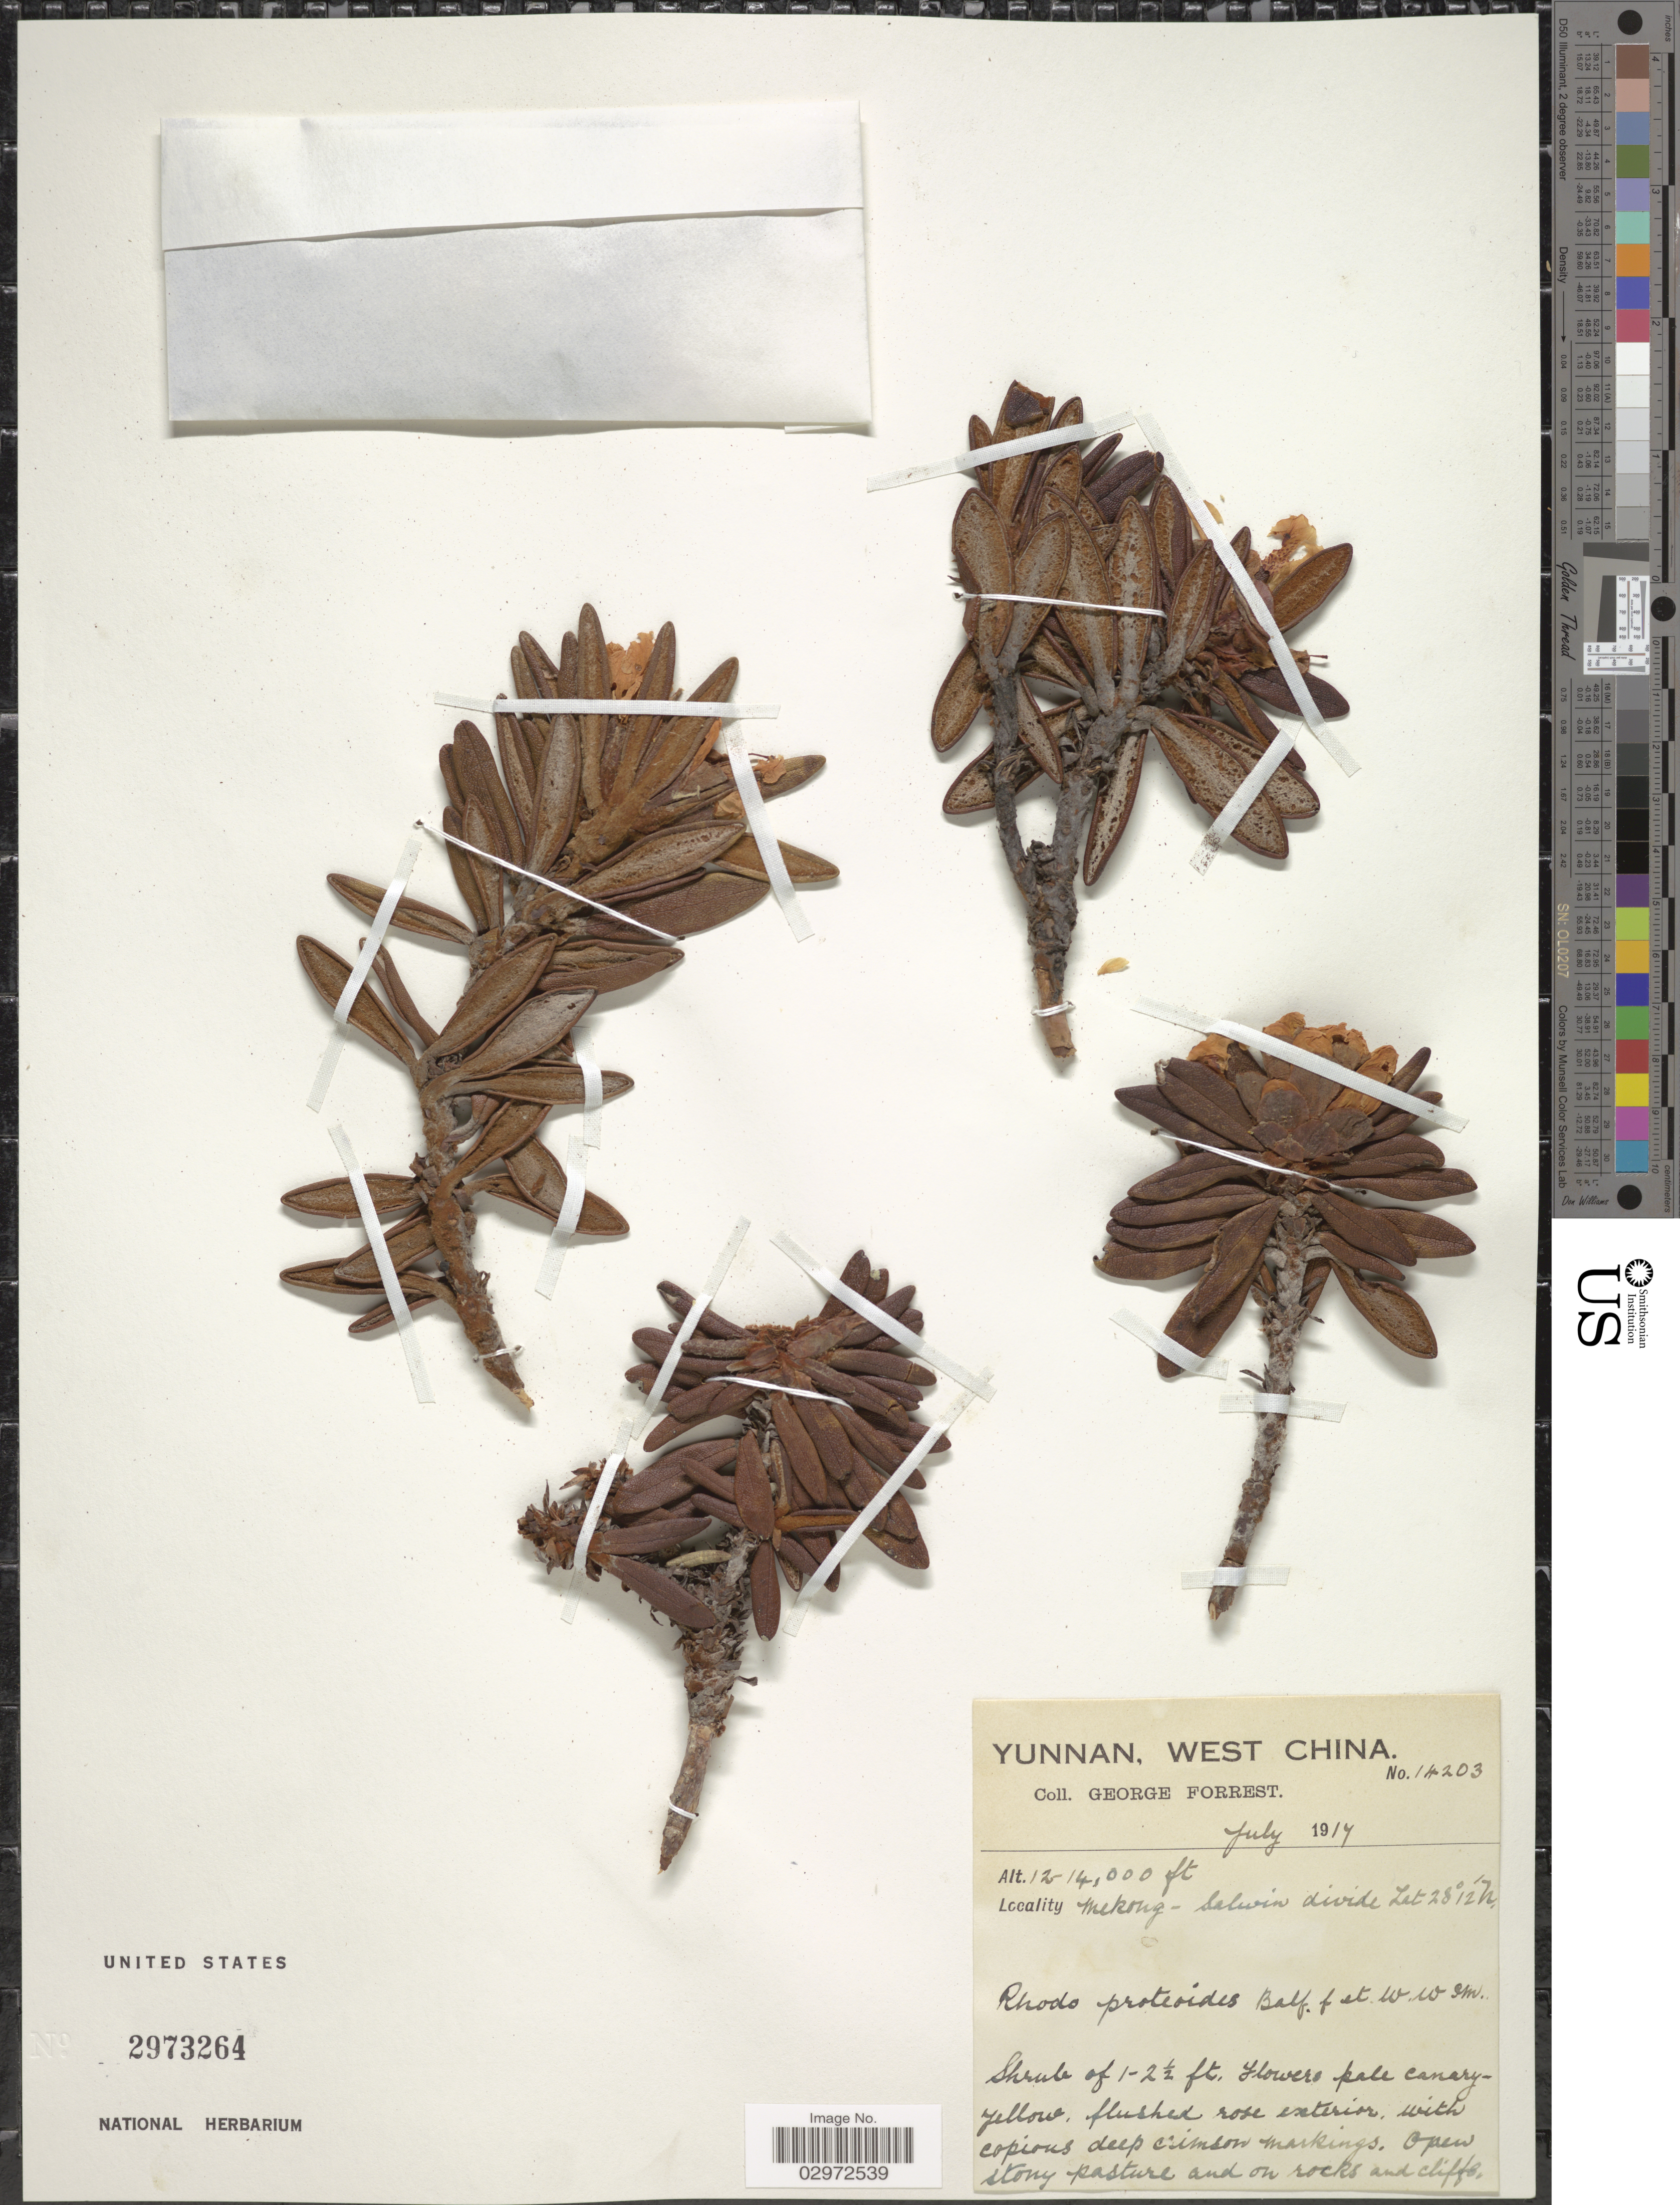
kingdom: Plantae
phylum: Tracheophyta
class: Magnoliopsida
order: Ericales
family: Ericaceae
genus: Rhododendron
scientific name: Rhododendron proteoides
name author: Balf. f. & W.W. Sm.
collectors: G. Forrest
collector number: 14203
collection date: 1917-07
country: China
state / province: Yunnan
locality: West China, Mekong - Salwin divide.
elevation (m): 3658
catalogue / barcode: US 2973264